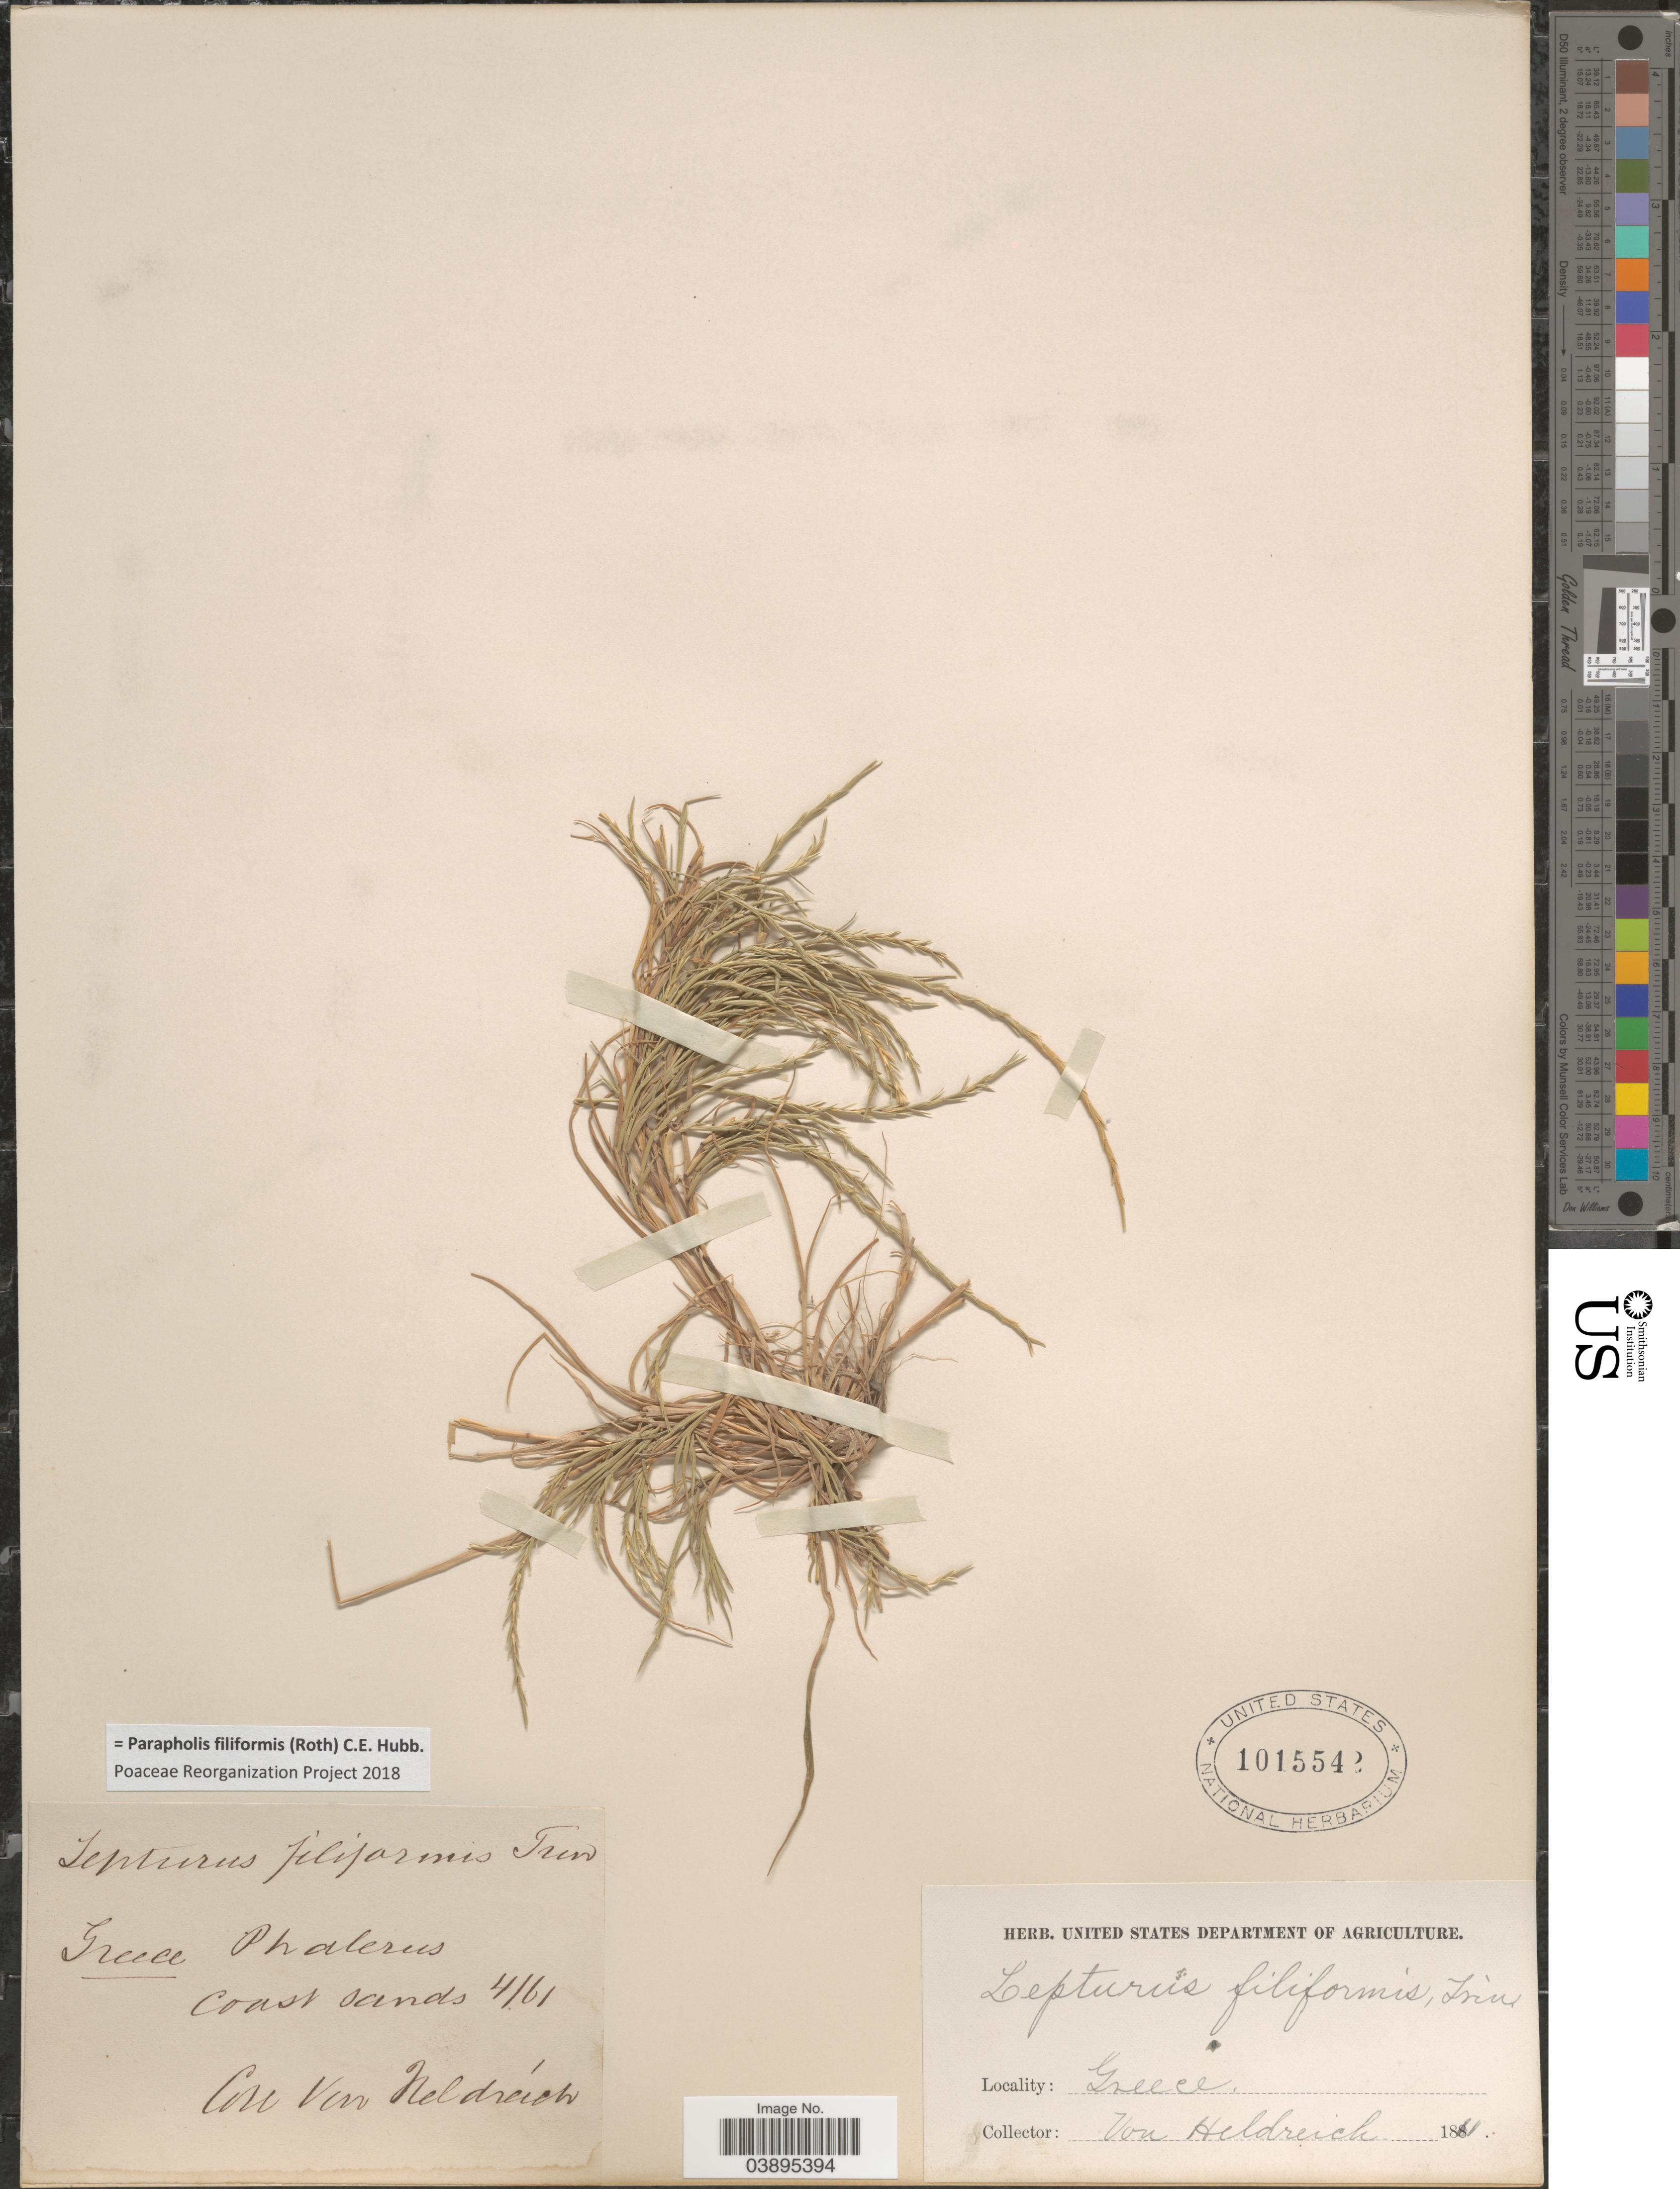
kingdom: Plantae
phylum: Tracheophyta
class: Liliopsida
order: Poales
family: Poaceae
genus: Parapholis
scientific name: Parapholis filiformis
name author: (Roth) C.E. Hubb.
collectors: Von Heldreich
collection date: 1861-04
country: Greece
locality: Phalerus. Coast sands.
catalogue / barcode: US 1015542